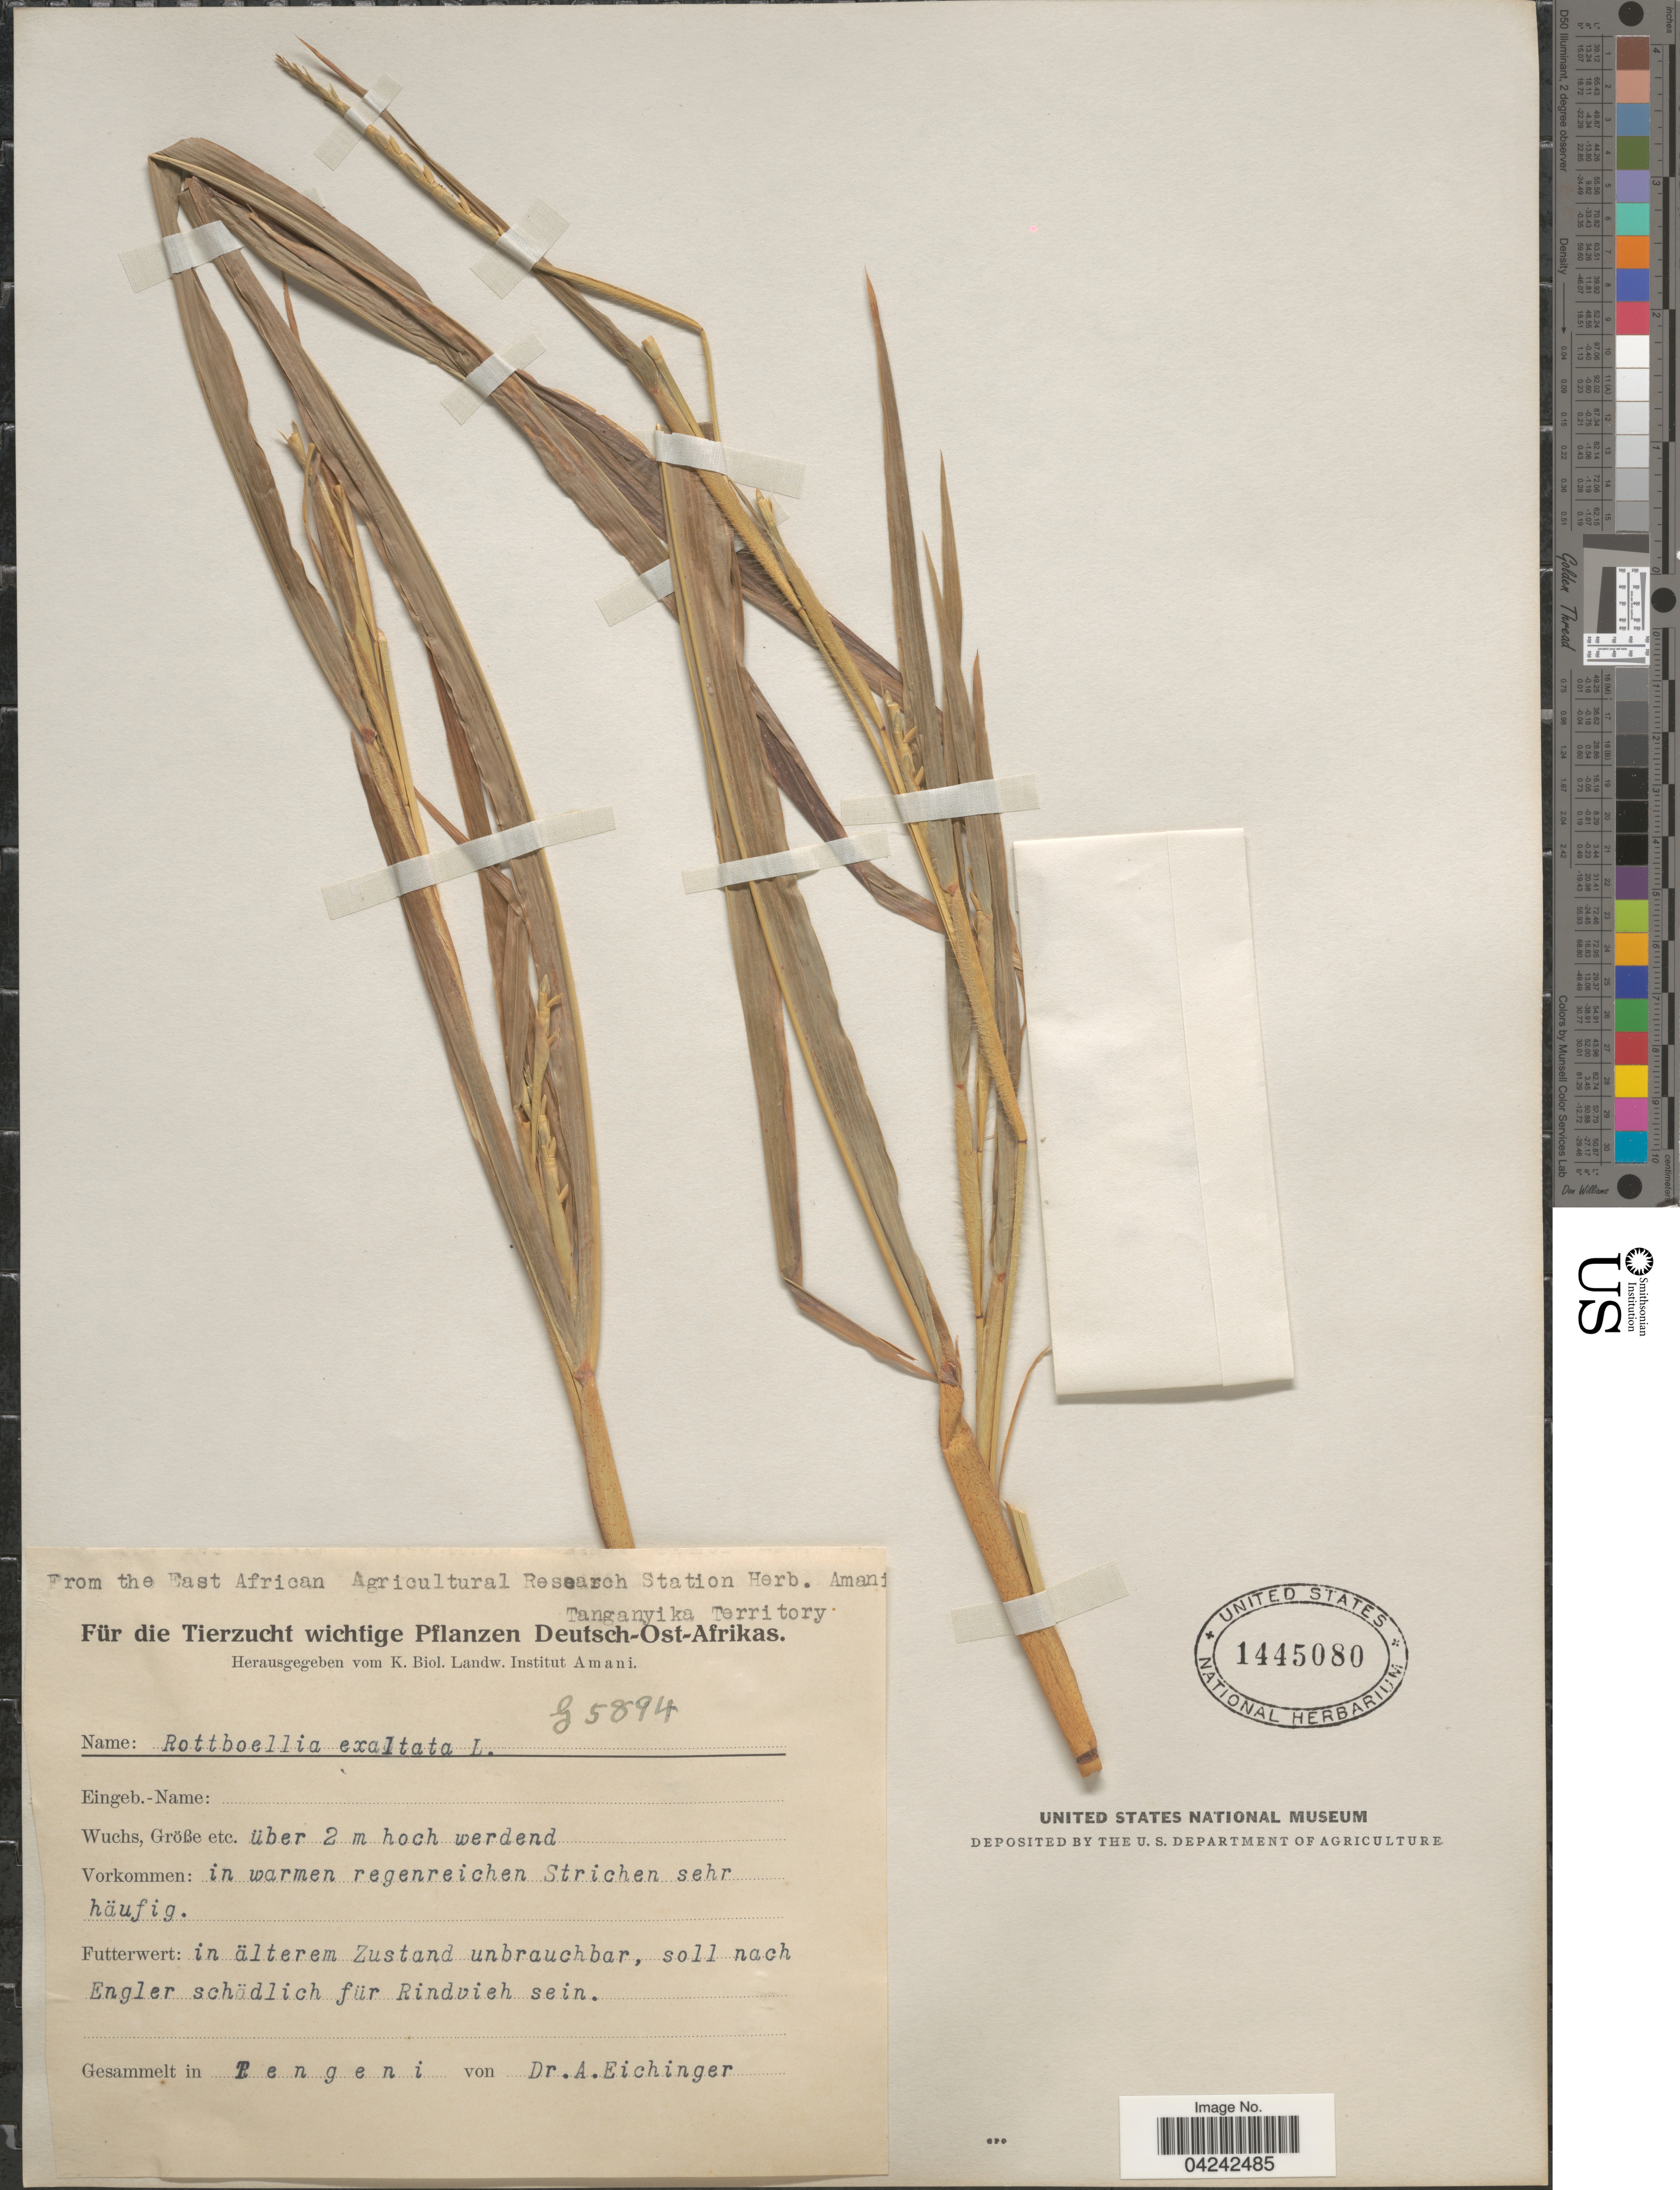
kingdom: Plantae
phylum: Tracheophyta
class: Liliopsida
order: Poales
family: Poaceae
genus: Rottboellia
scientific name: Rottboellia cochinchinensis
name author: (Lour.) Clayton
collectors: A. Eichinger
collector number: G5894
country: Tanzania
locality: Tanganyika Territory. Tengeni.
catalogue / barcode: US 1445080